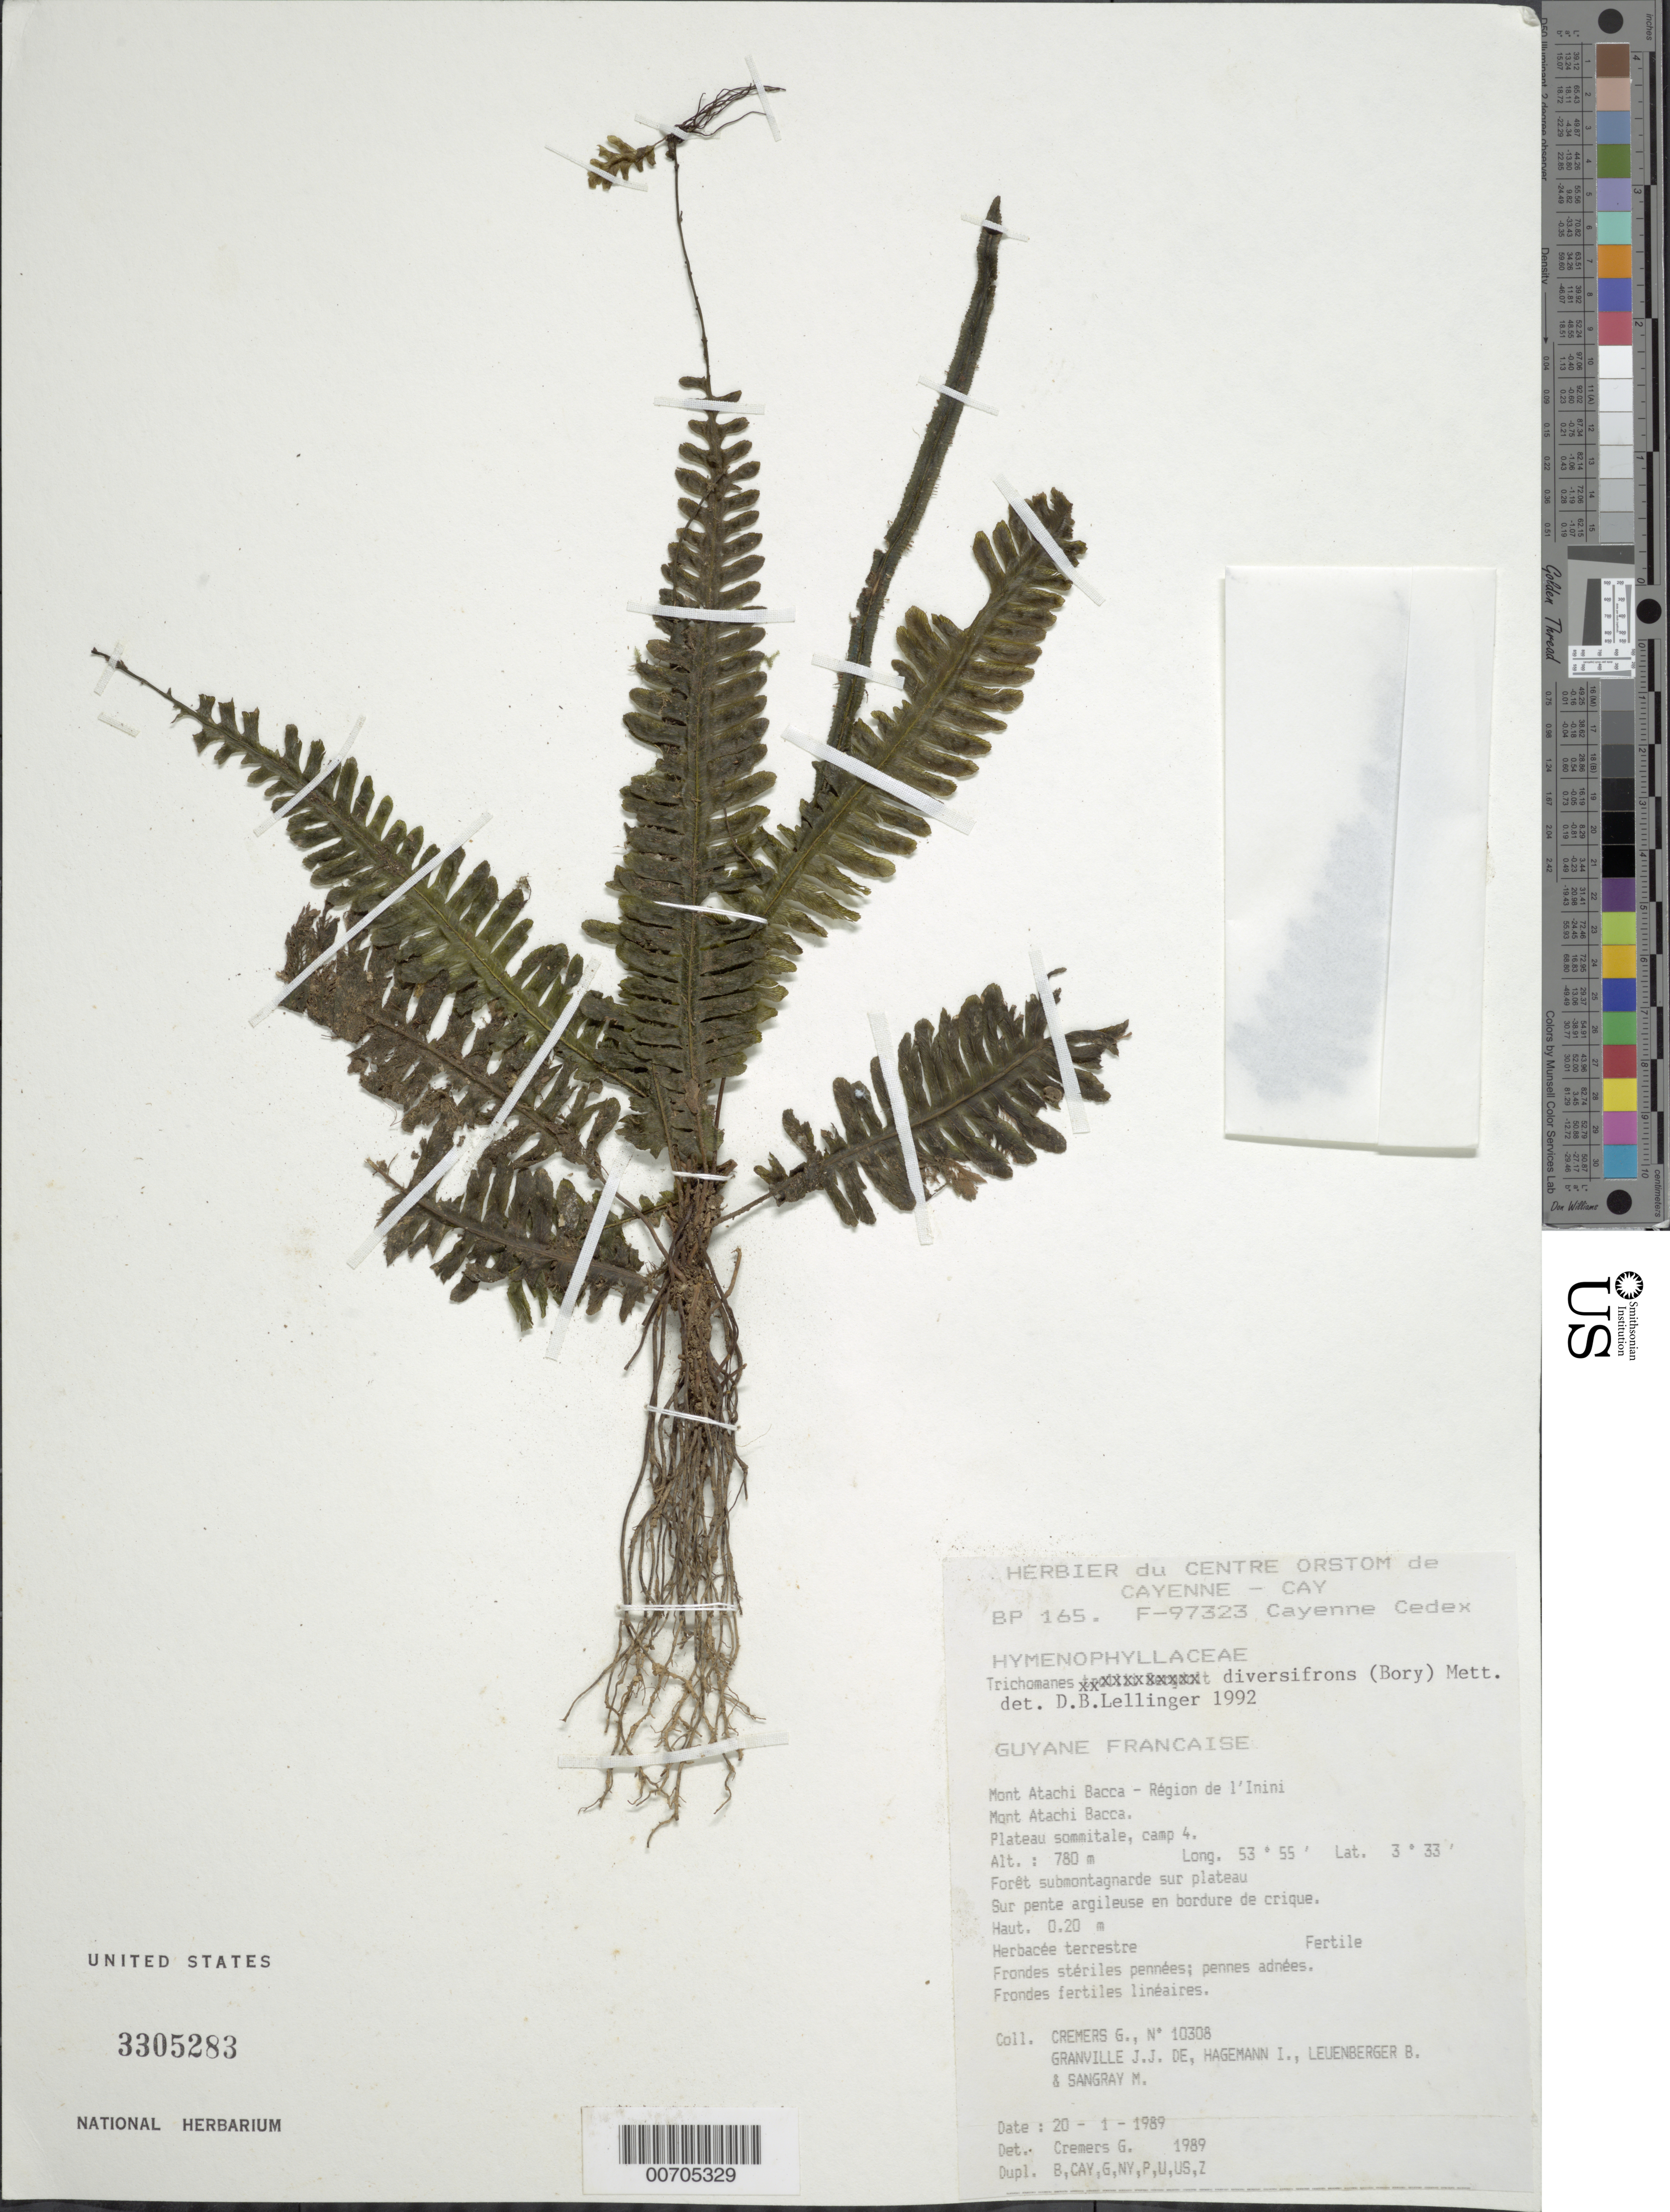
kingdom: Plantae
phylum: Tracheophyta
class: Polypodiopsida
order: Hymenophyllales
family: Hymenophyllaceae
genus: Trichomanes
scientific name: Trichomanes diversifrons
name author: (Bory) Mett. ex Sadeb.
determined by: Lellinger, David B., (BOT), Smithsonian Institution - National Museum of Natural History (UNITED STATES)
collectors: G. Cremers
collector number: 10308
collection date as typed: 20-Jan-89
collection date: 1989-01-20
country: French Guiana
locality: Mont Atachi Bacca, région de l'Inini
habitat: Forêt submontagnarde sur plateau, sur pente argileuse en bordure de crique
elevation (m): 760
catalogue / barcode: US 3305283